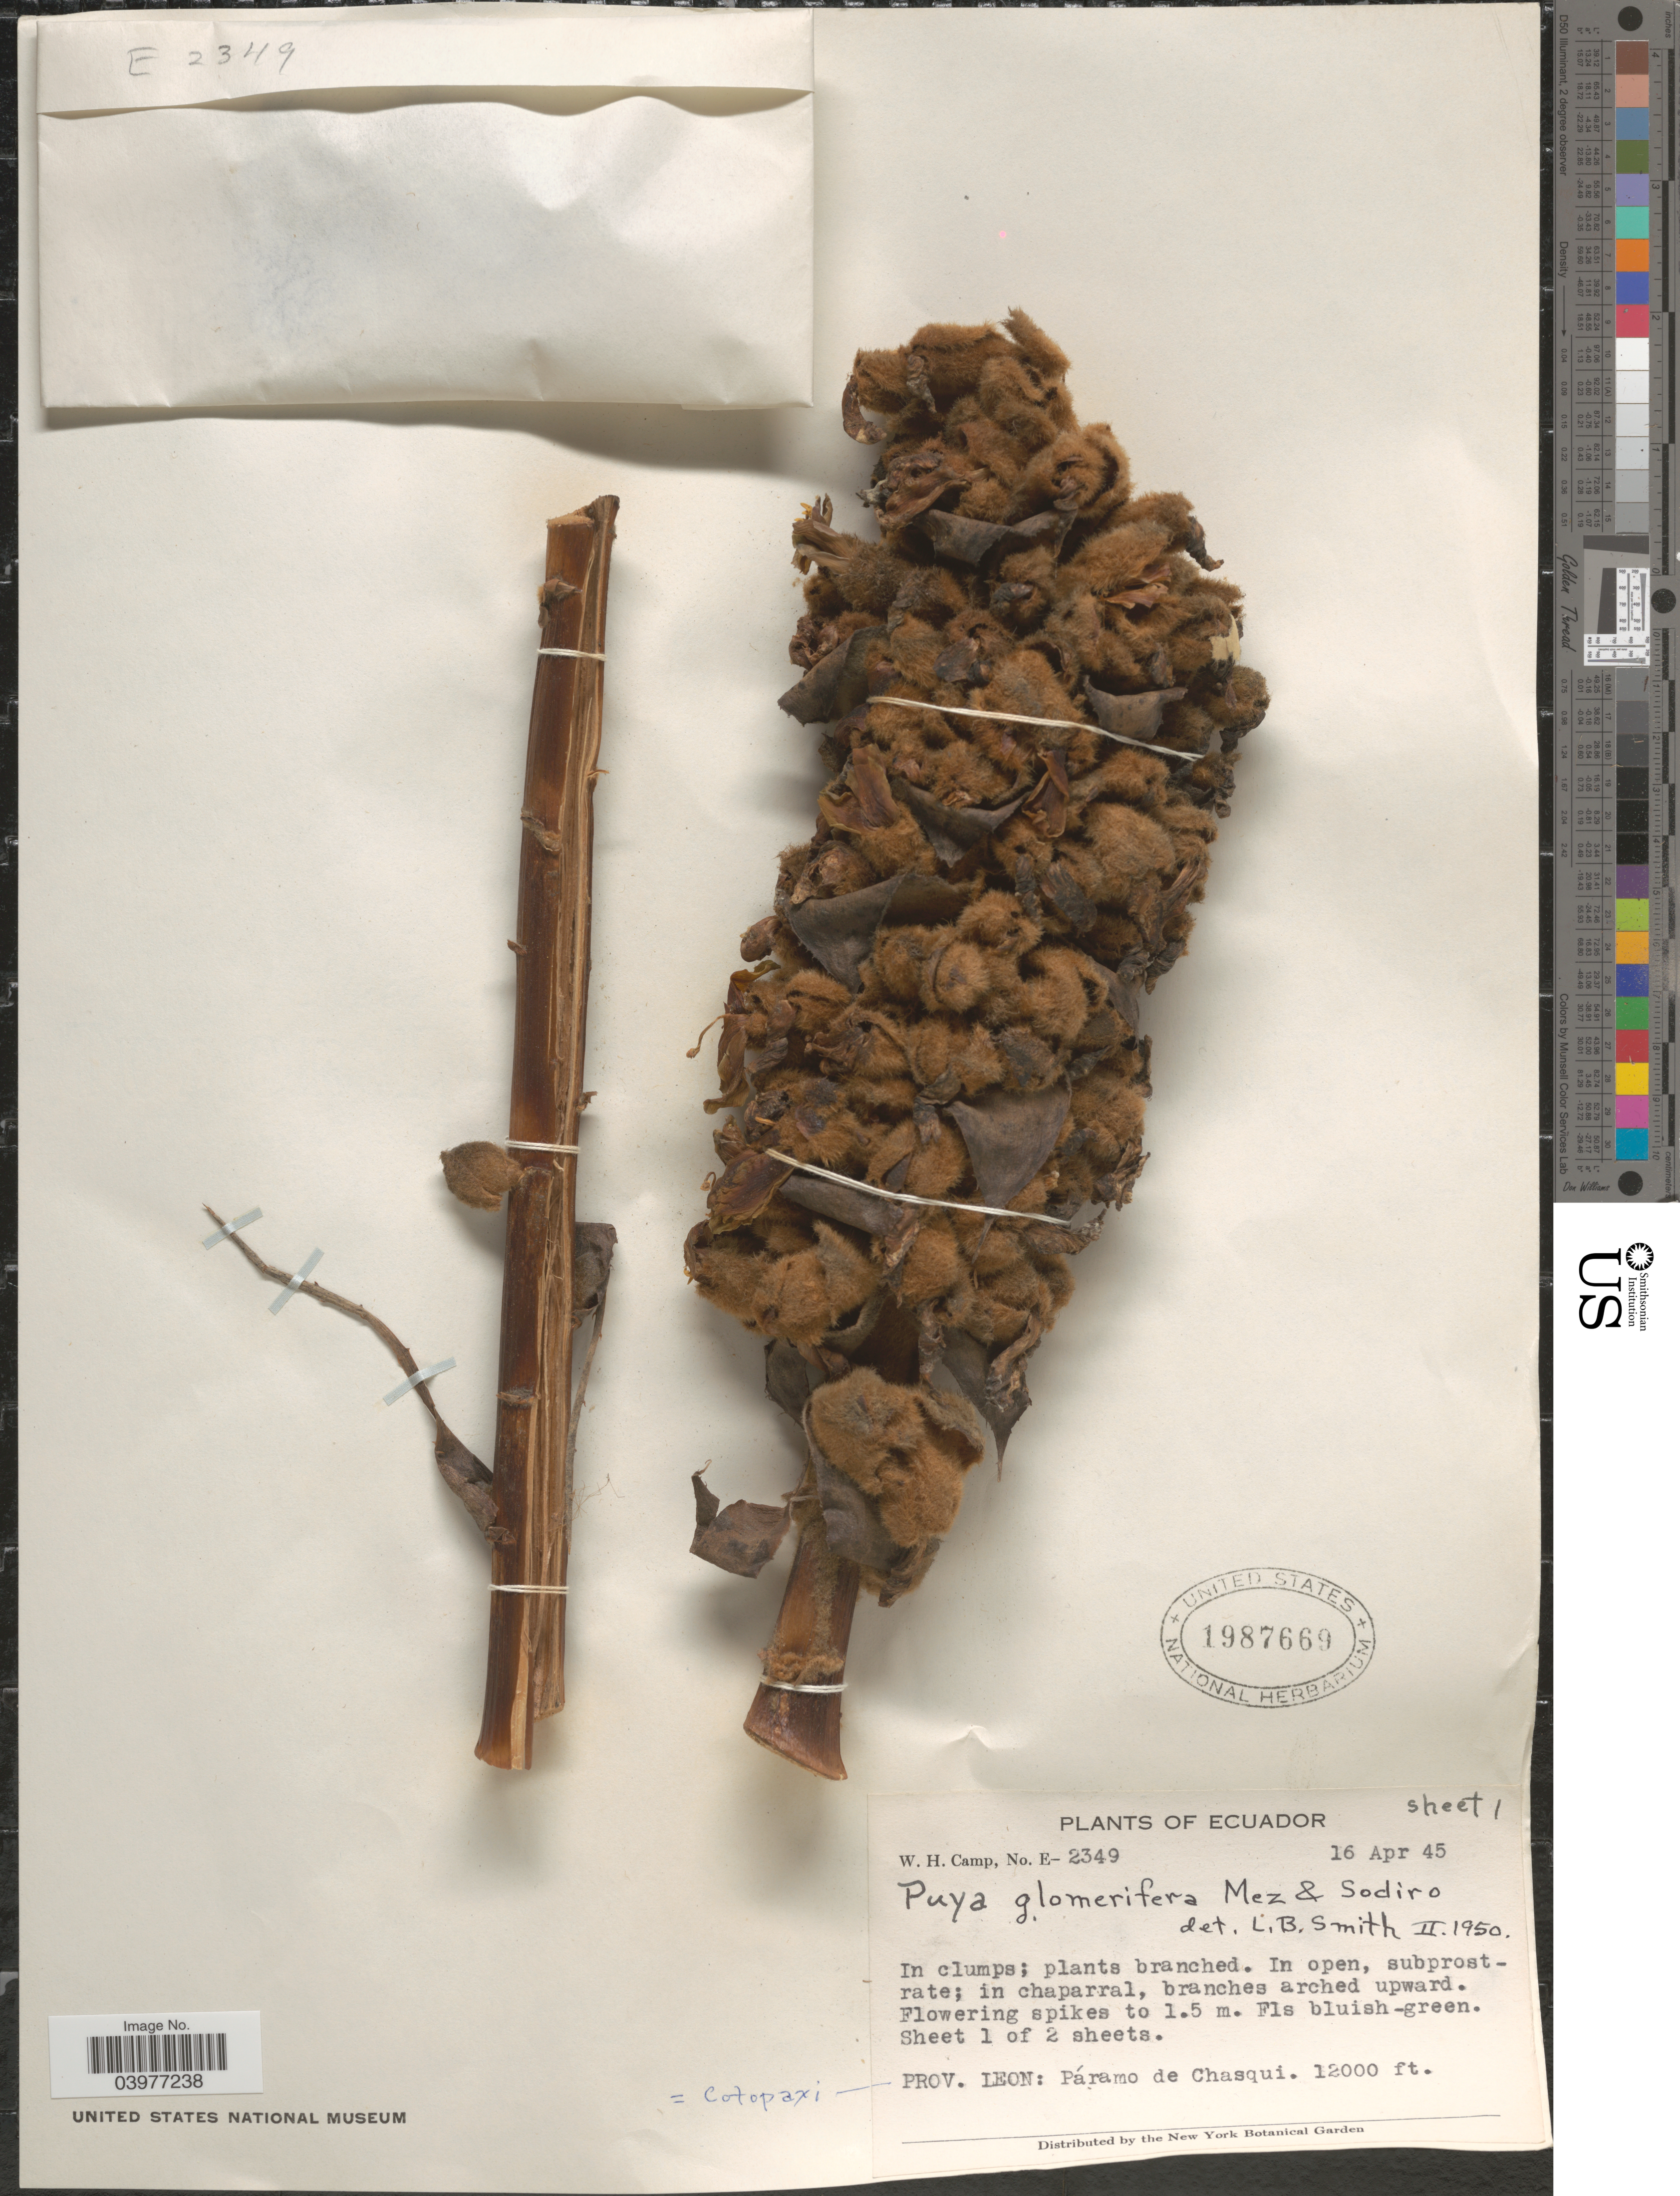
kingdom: Plantae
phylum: Tracheophyta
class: Liliopsida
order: Poales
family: Bromeliaceae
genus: Puya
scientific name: Puya glomerifera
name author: Mez & Sodiro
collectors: W. H. Camp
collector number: E-2349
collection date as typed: Transcribed d/m/y: 16/4/45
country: Ecuador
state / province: Cotopaxi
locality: Prov. Leon: Páramo de Chasqui.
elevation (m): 3658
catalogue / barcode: US 1987669